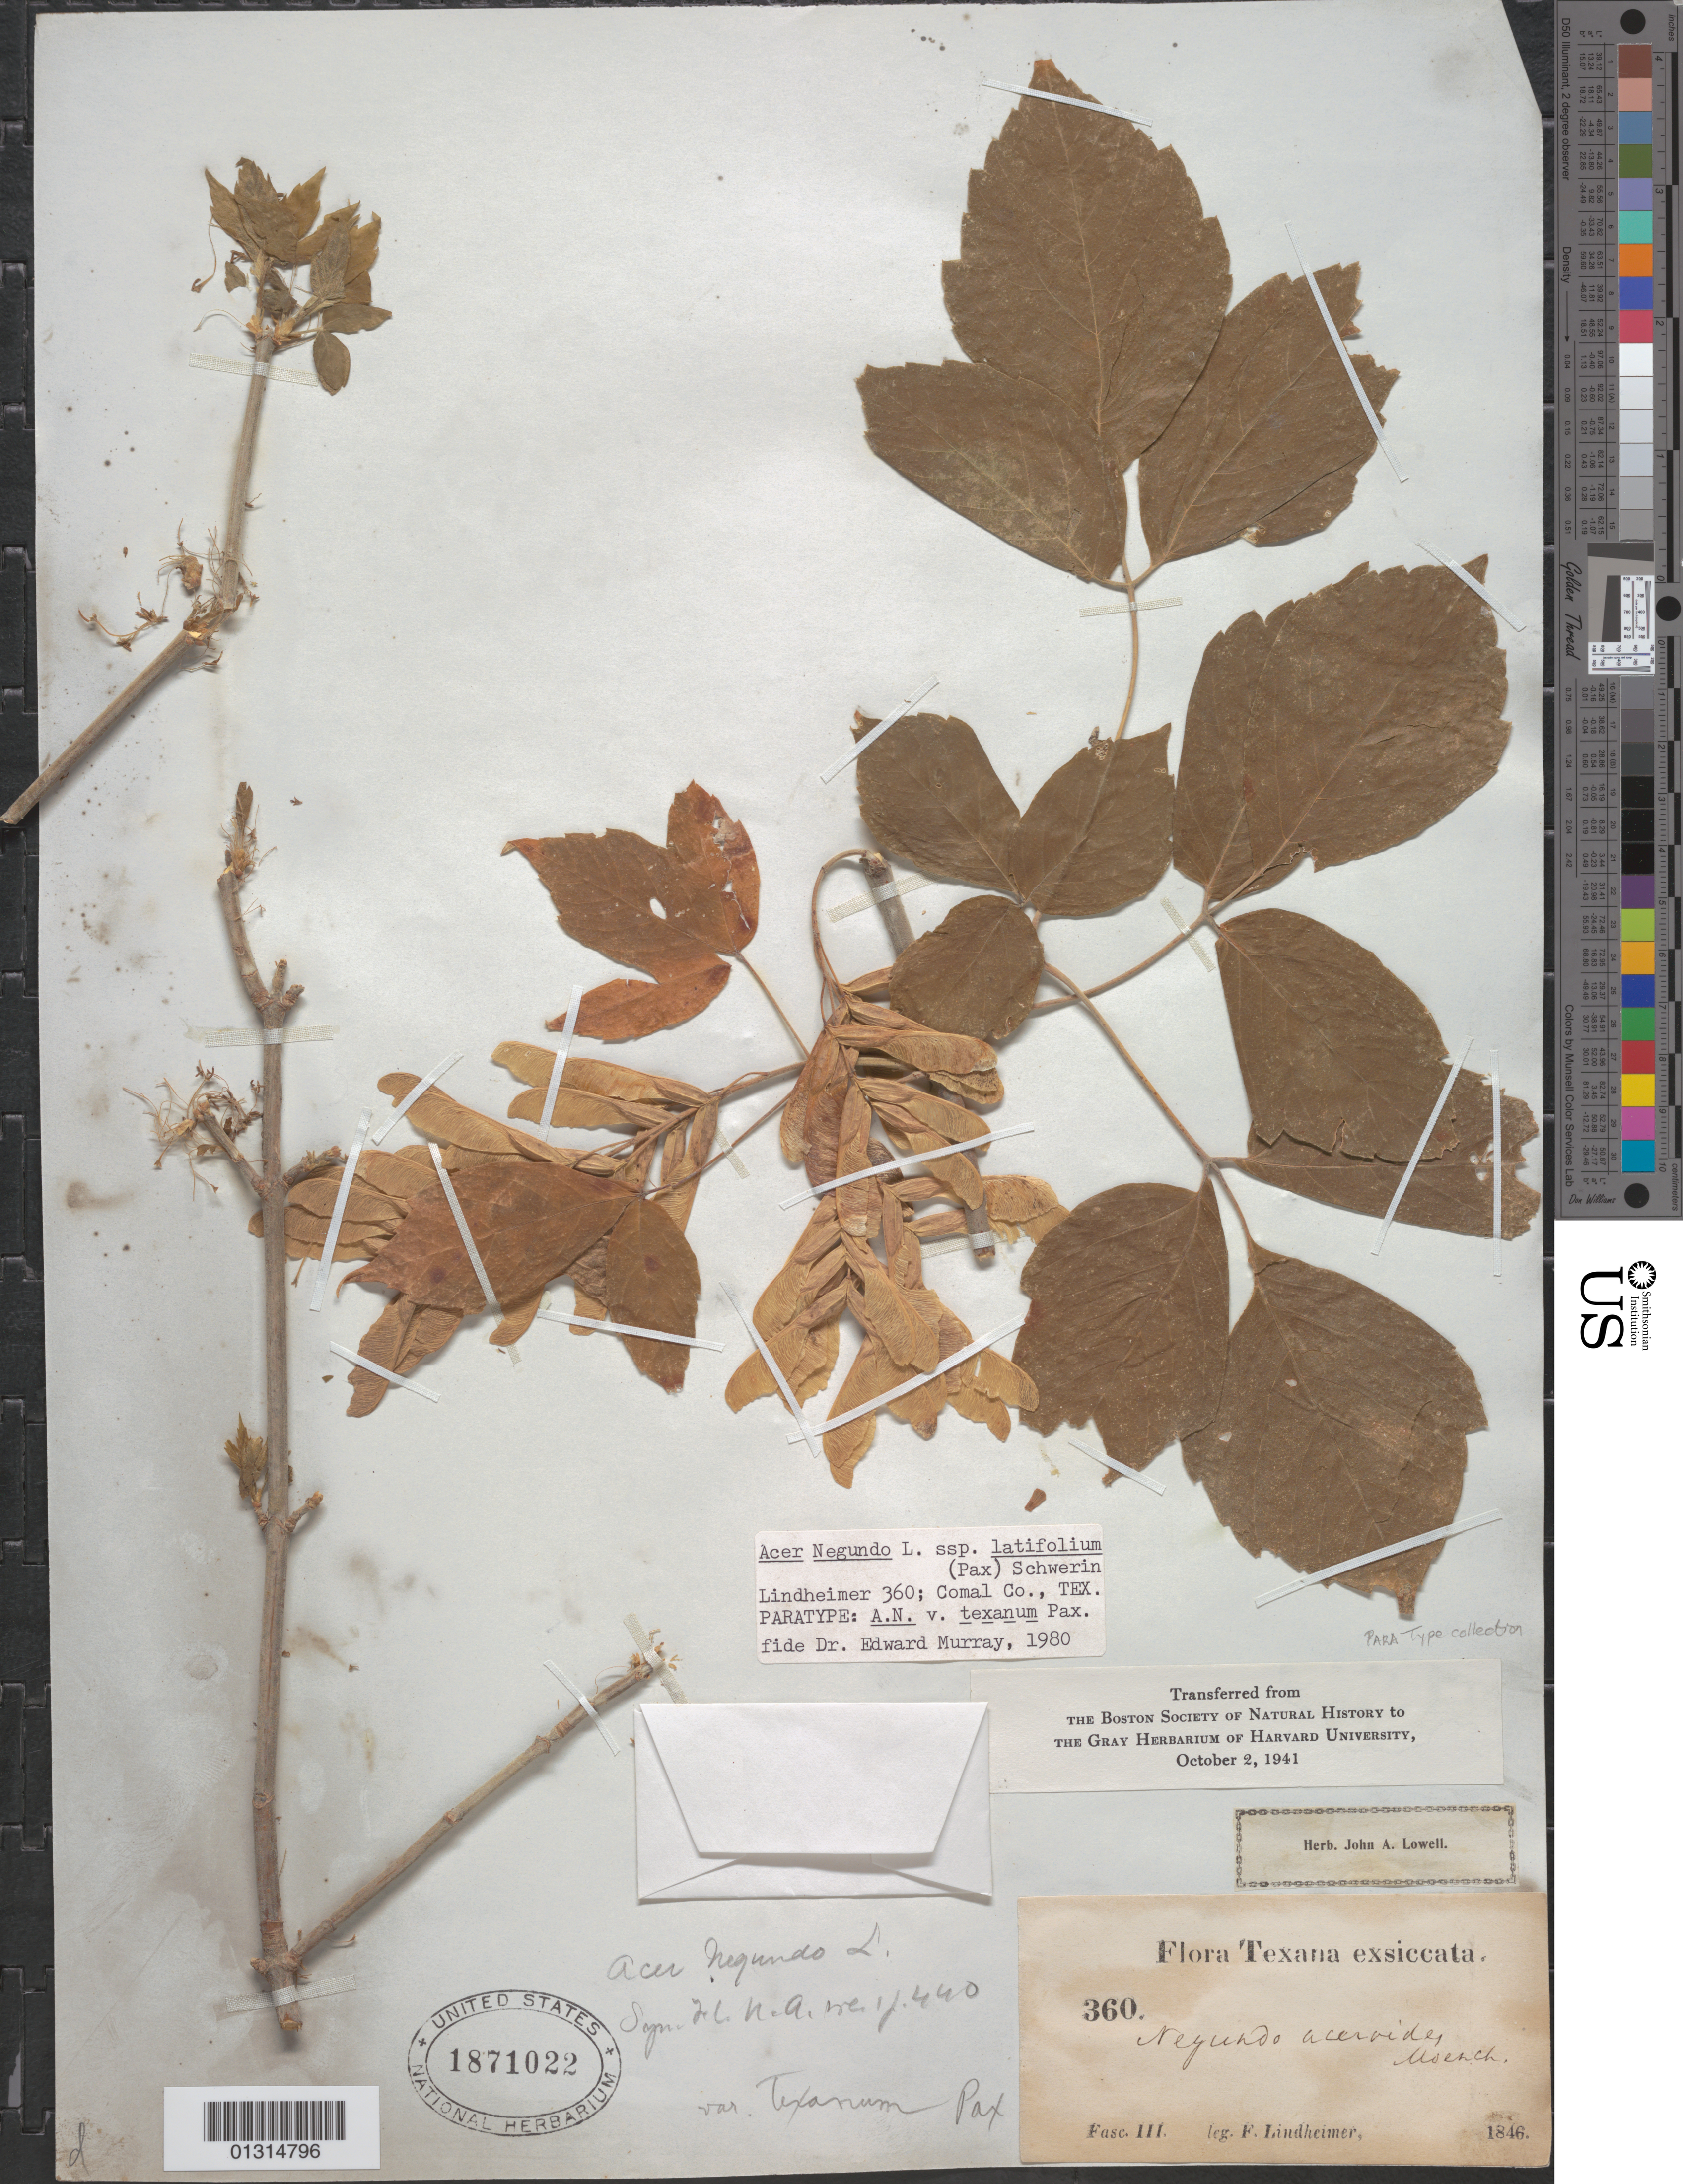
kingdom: Plantae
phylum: Tracheophyta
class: Magnoliopsida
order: Sapindales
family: Sapindaceae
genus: Acer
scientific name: Acer negundo subsp. latifolium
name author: (Pax) Schwer.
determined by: Murray, Edward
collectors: F. J. Lindheimer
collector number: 360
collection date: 1846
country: United States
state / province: Texas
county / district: Comal County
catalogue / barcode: US 1871022